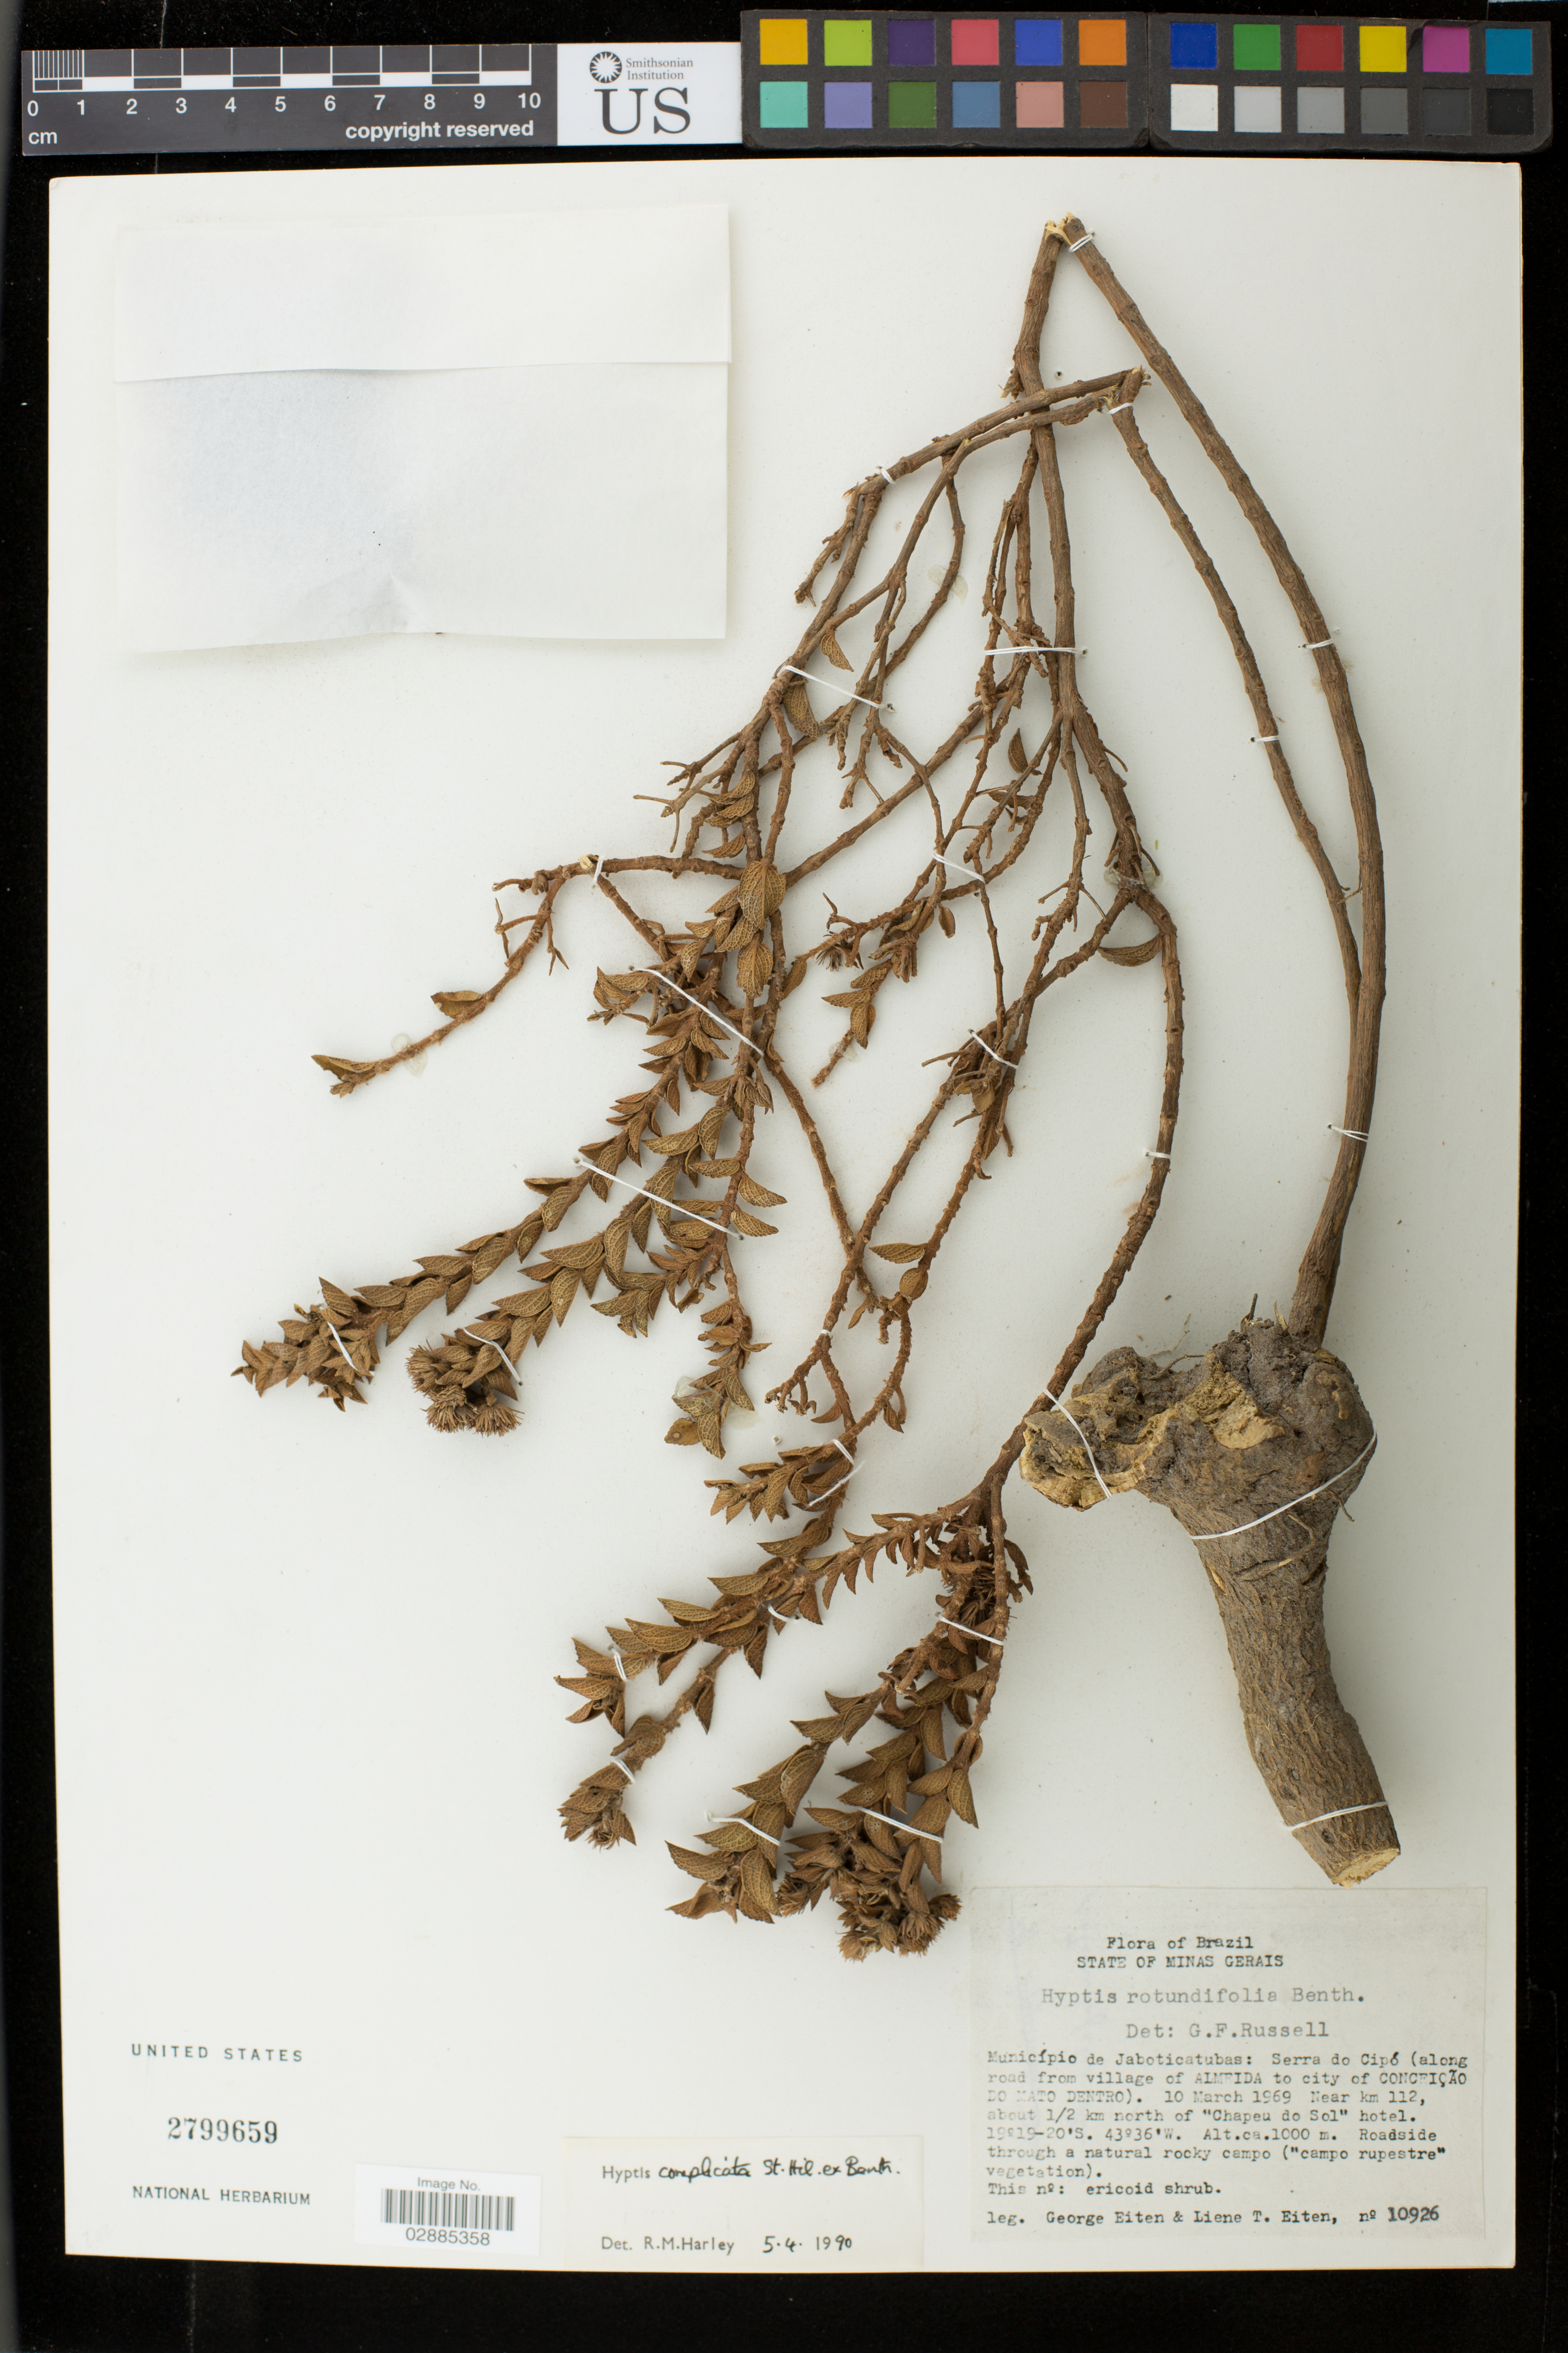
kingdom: Plantae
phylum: Tracheophyta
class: Magnoliopsida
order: Lamiales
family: Lamiaceae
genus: Hyptis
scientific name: Hyptis complicata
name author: A. St.-Hil. ex Benth.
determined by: Harley, R. M.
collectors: G. Eiten & L. T. Eiten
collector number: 10926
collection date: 1969-03-10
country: Brazil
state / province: Minas Gerais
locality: Municipio de Jaboticatubas: Serra do Cipo (along road from village of Almeida to city of Conceicao do Mato Dentro). Near km 112, about 1/2 km north of "Chapeu do Sol" hotel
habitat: roadside through a natural rocky campo ("campo rupestre" vegetation)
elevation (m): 1000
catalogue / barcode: US 2799659